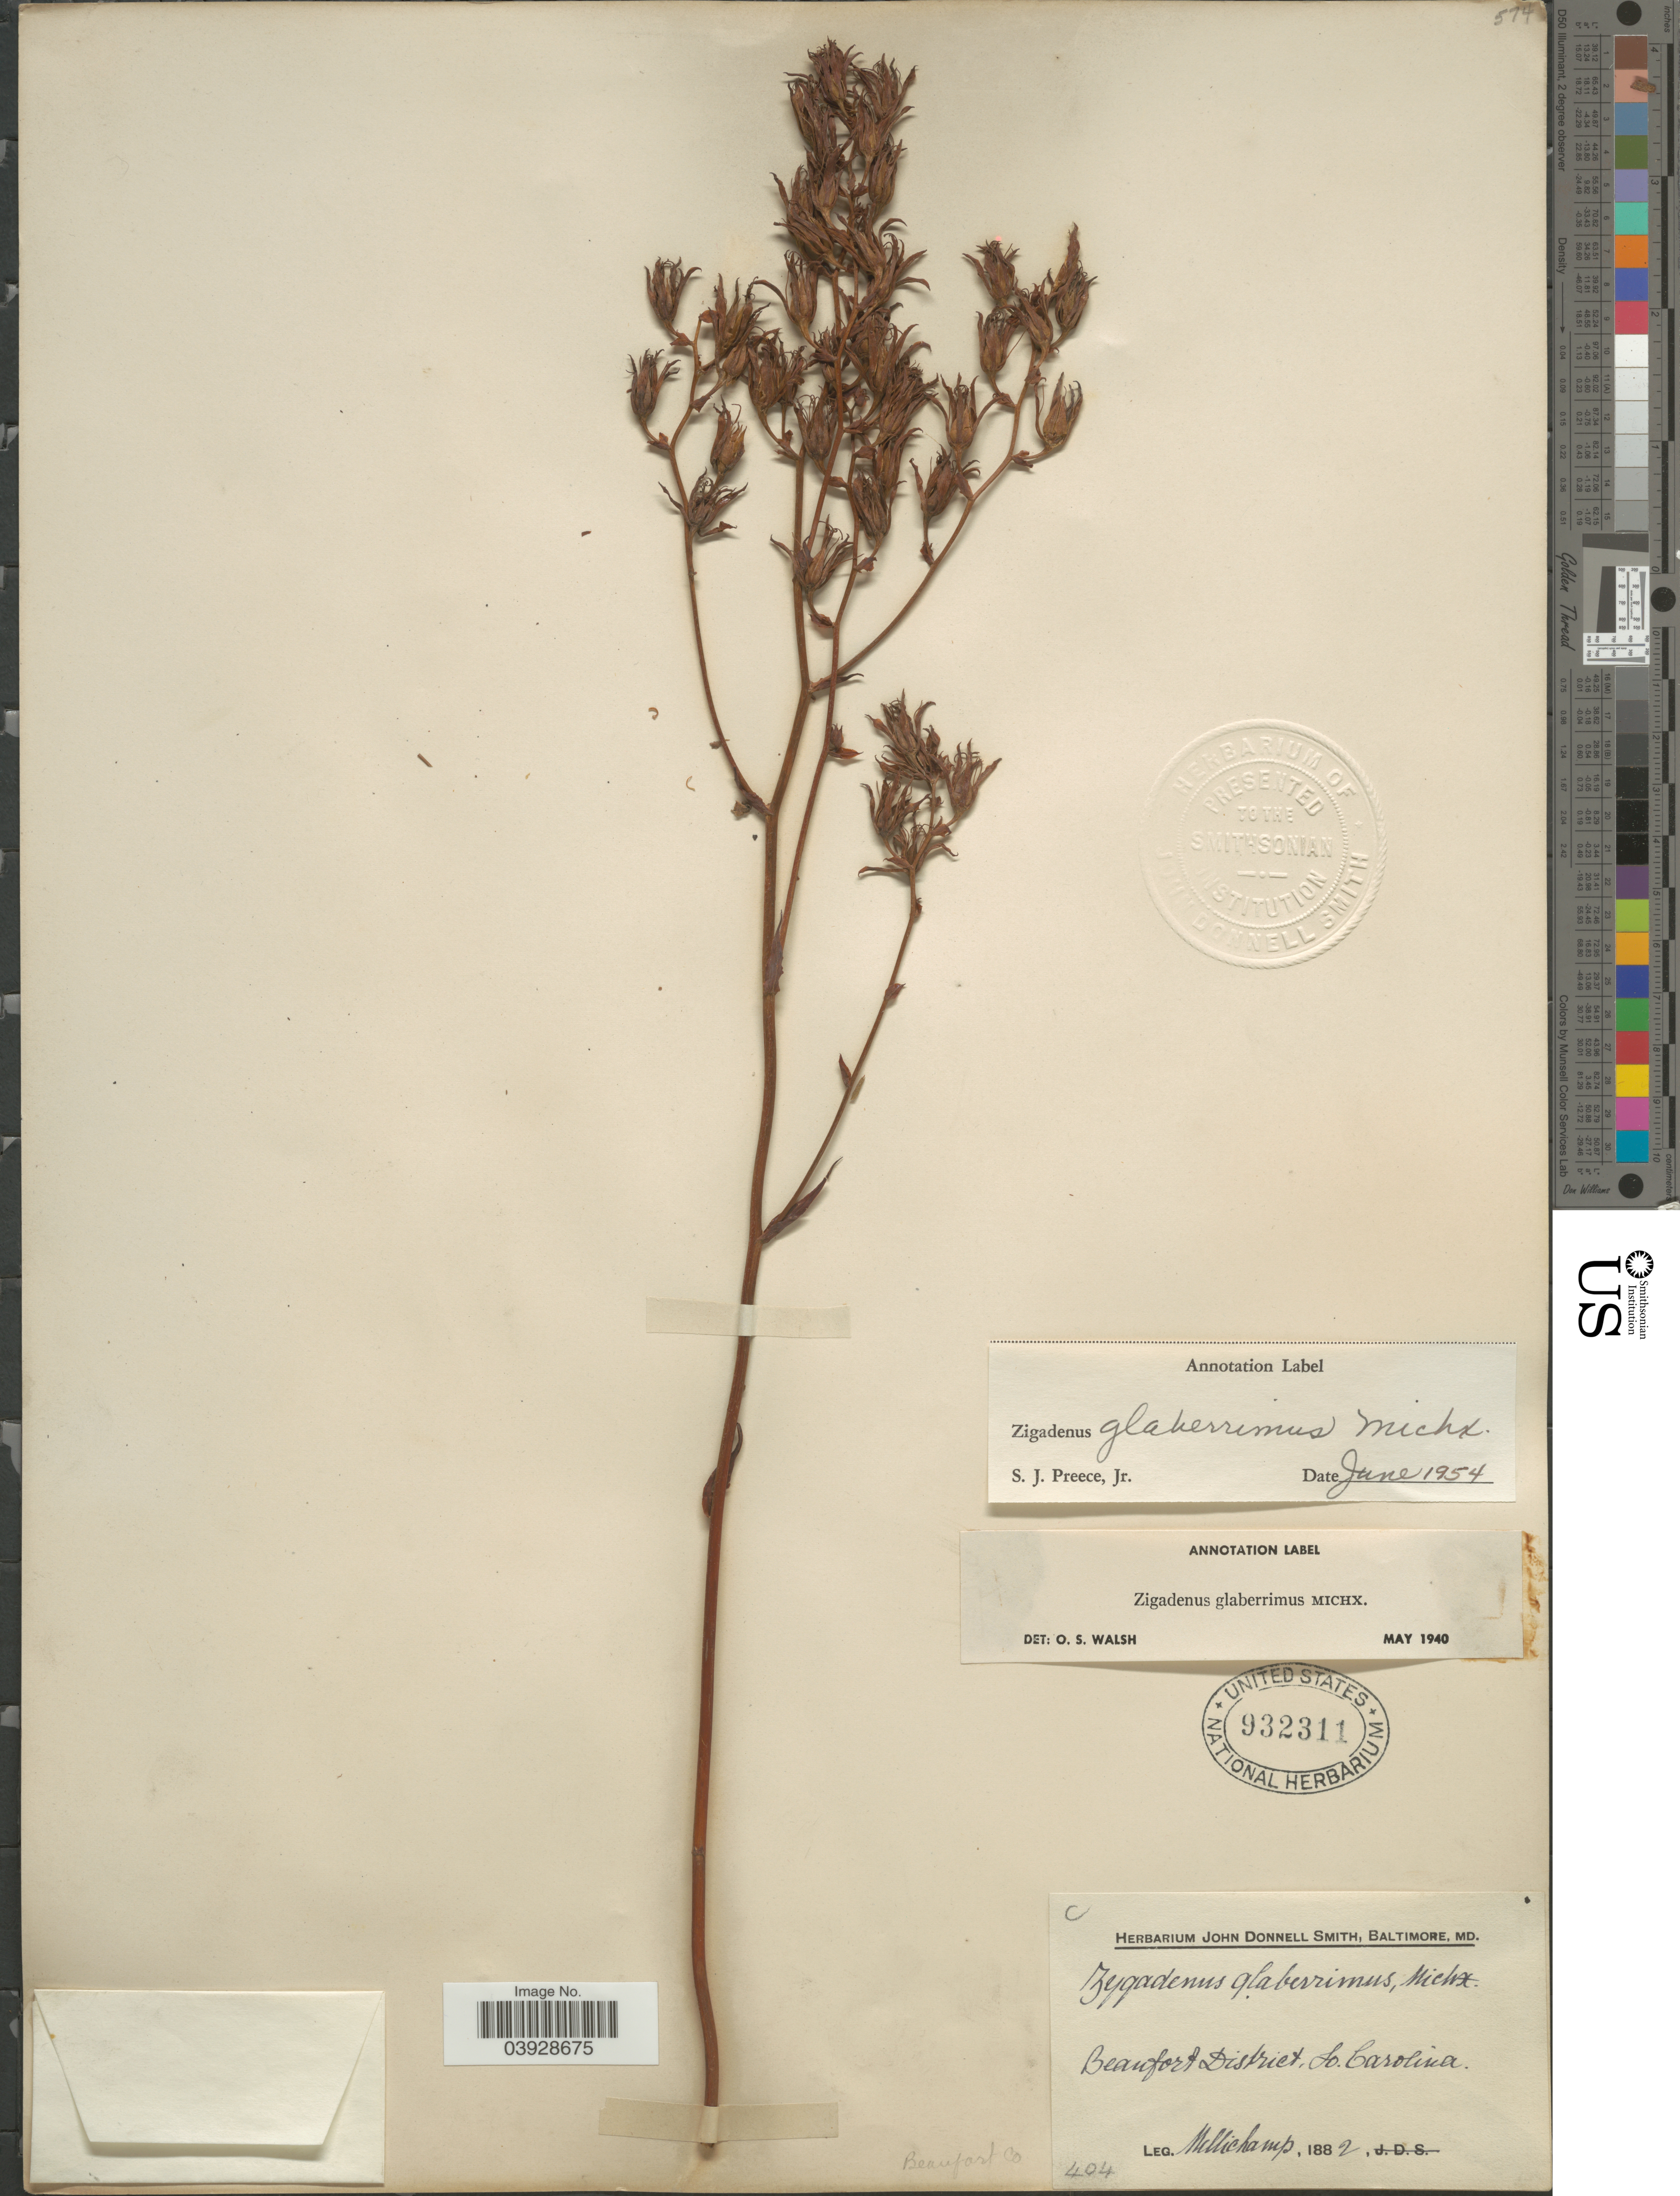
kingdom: Plantae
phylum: Tracheophyta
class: Liliopsida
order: Liliales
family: Melanthiaceae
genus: Zigadenus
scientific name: Zigadenus glaberrimus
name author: Michx.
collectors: -. Mellichamp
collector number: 404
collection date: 1882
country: United States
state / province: South Carolina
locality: Beaufort District. Beaufort Co.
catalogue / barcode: US 932311